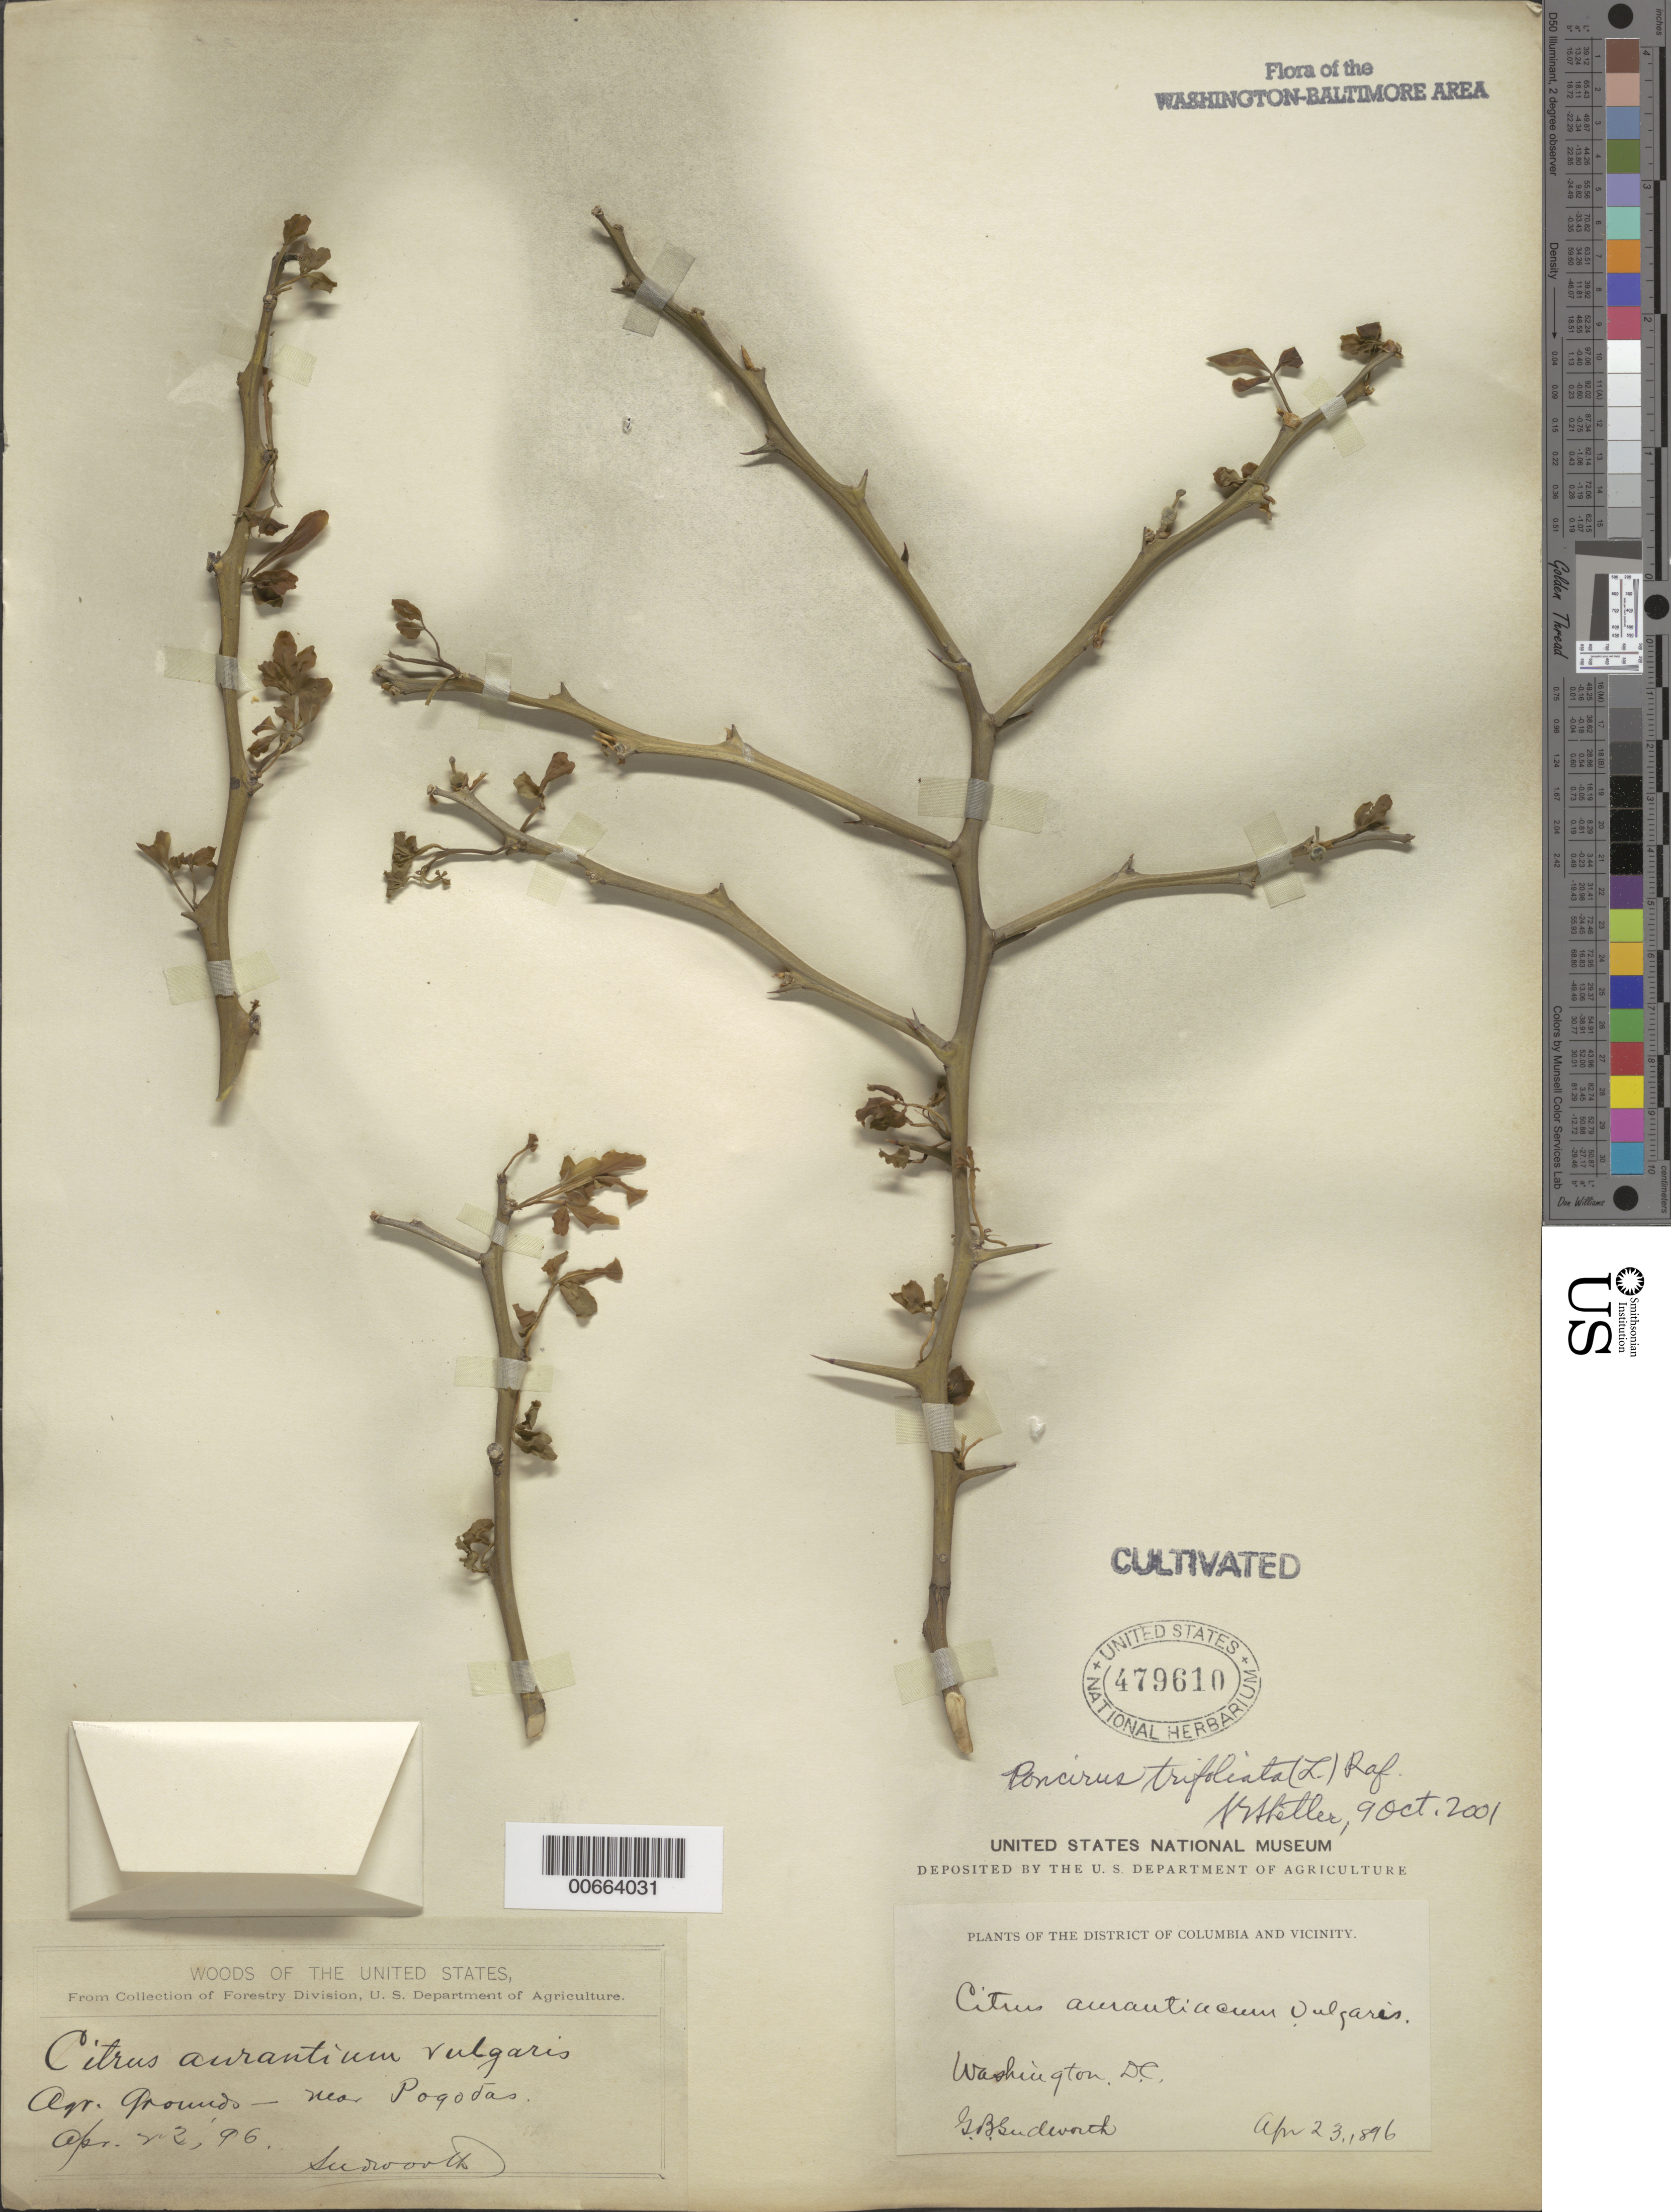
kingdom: Plantae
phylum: Tracheophyta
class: Magnoliopsida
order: Sapindales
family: Rutaceae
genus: Citrus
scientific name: Citrus trifoliata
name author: L.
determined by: Strong, Mark T., (BOT), Smithsonian Institution - National Museum of Natural History (UNITED STATES)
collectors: G. B. Sudworth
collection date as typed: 23 Apr 1896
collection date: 1896-04-23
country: United States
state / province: District of Columbia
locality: Agricultural grounds, near Pagodas.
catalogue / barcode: US 479610